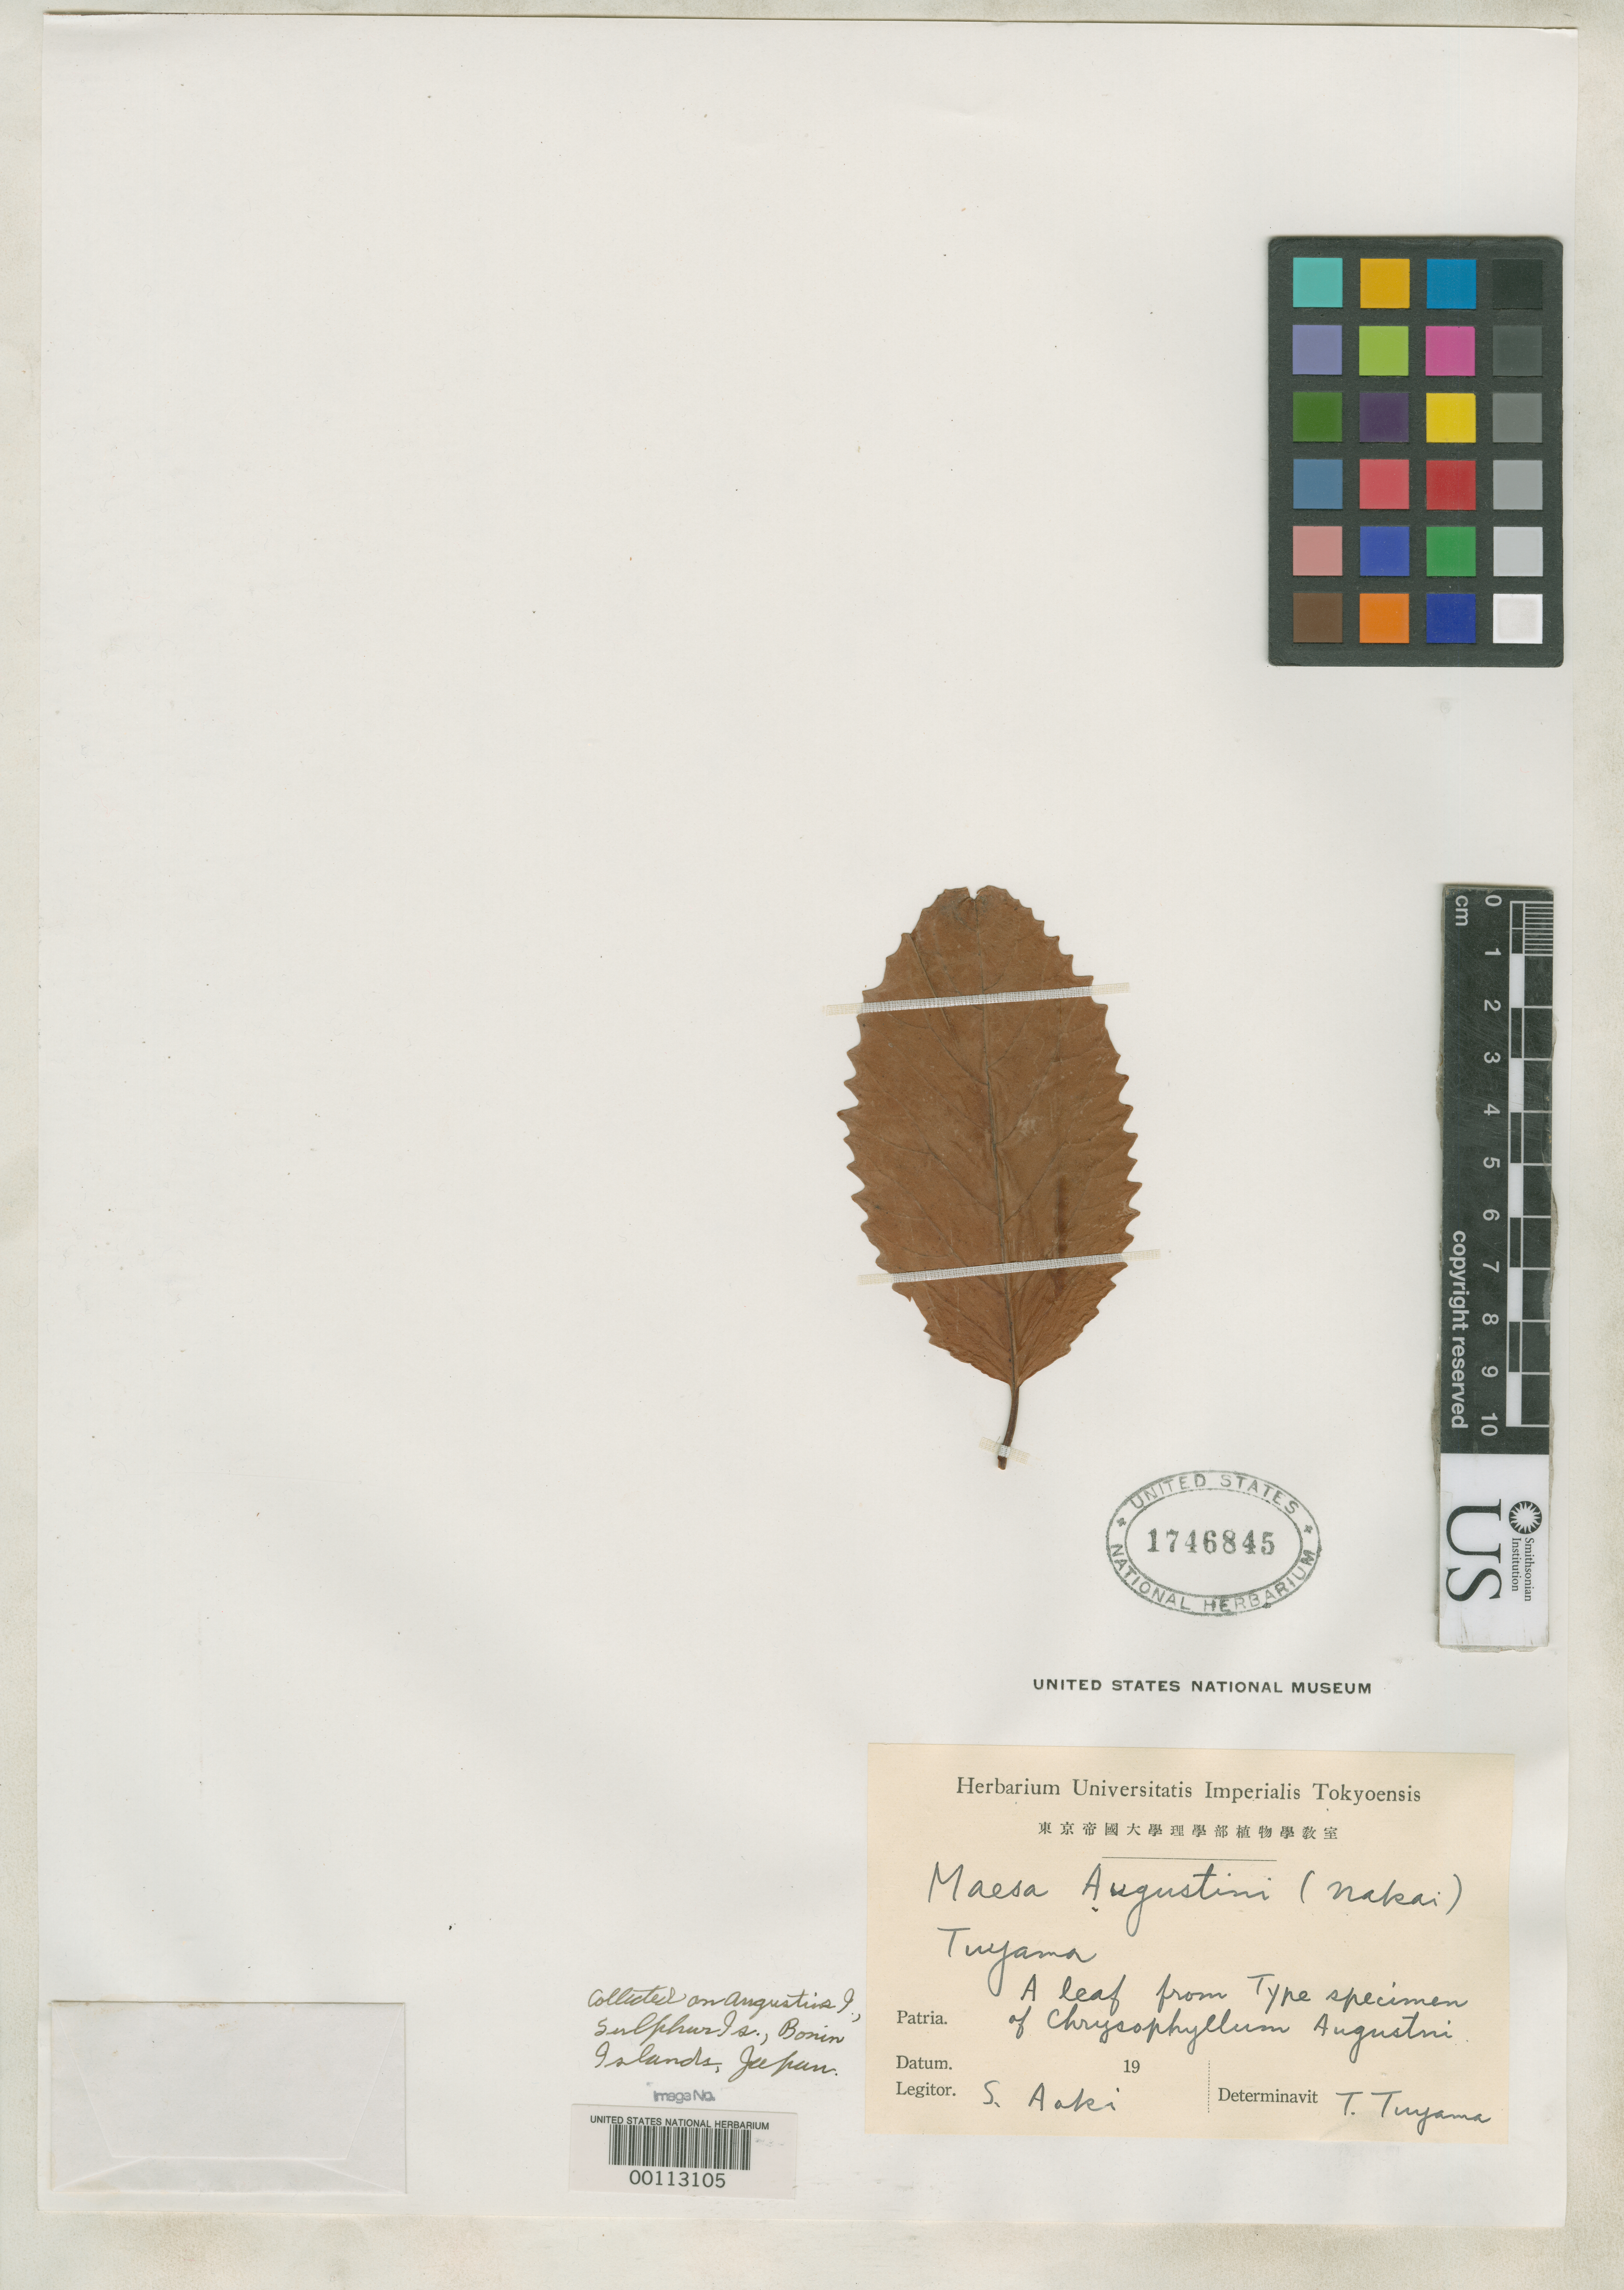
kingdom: Plantae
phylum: Tracheophyta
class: Magnoliopsida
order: Ericales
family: Sapotaceae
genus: Chrysophyllum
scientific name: Chrysophyllum augustini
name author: Nakai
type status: Type Material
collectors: S. Aoki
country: Japan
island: Bonin Is.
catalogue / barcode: US 1746845